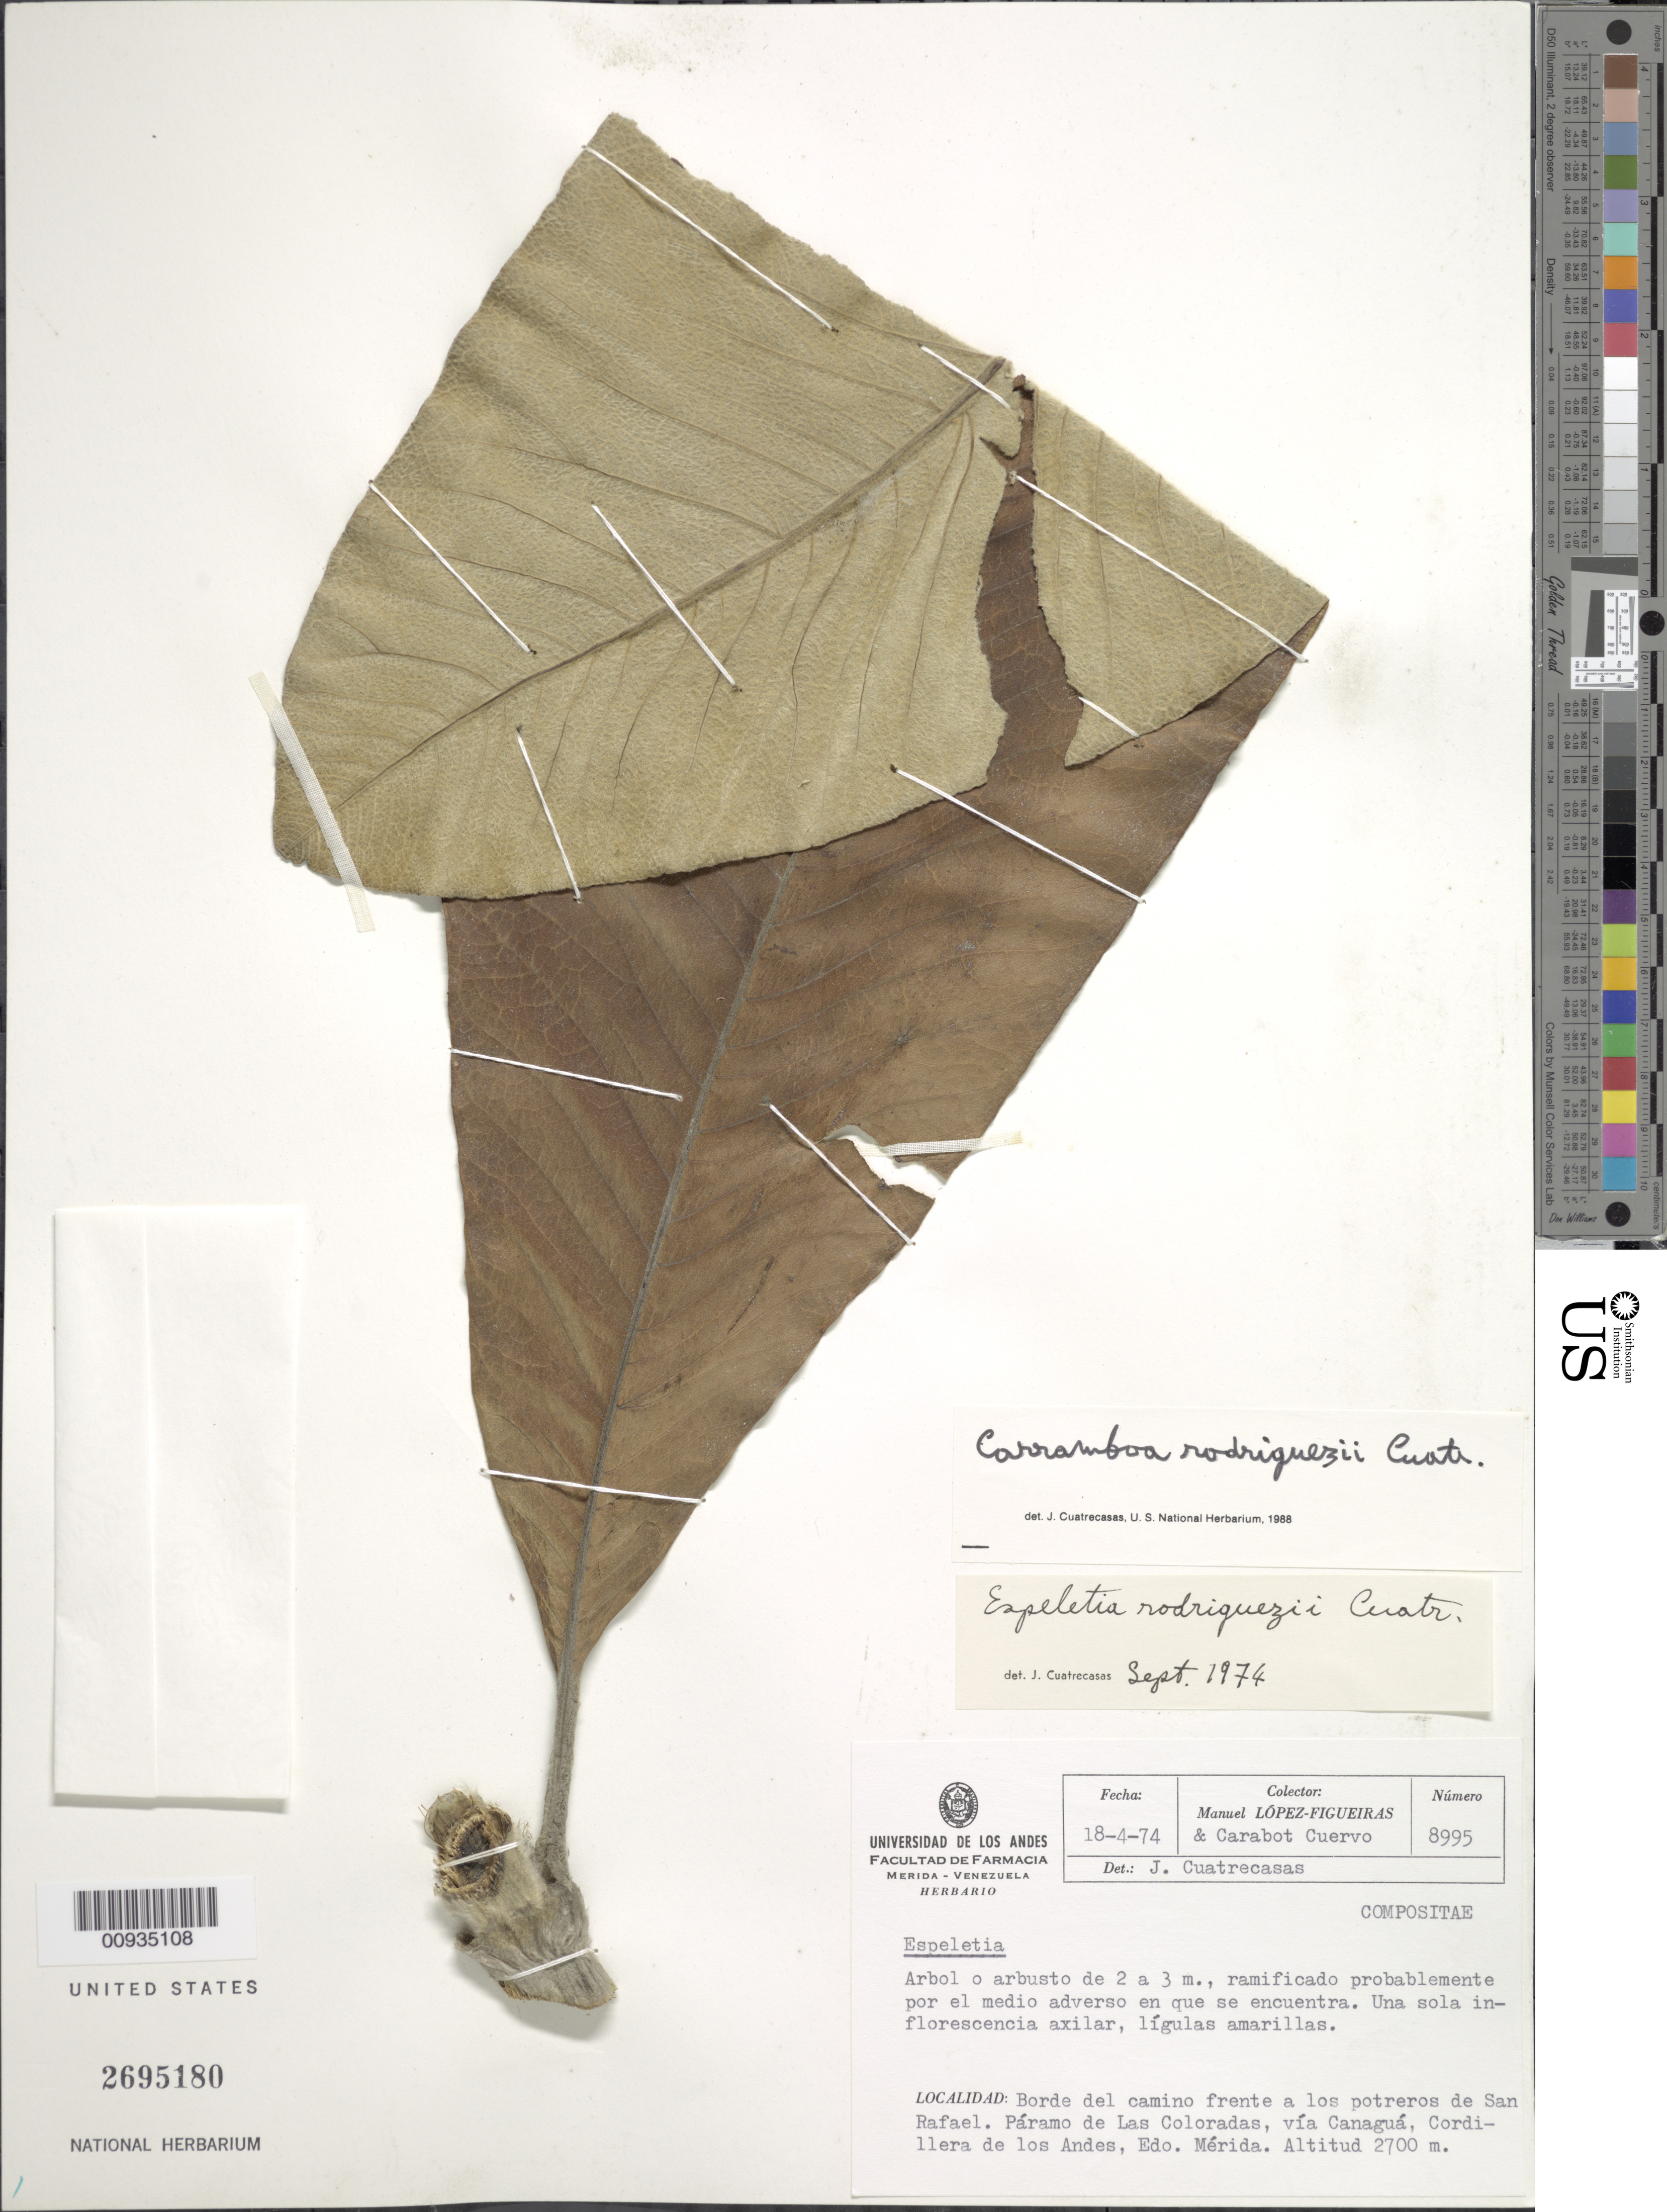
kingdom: Plantae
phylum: Tracheophyta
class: Magnoliopsida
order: Asterales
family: Asteraceae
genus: Carramboa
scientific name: Carramboa rodriguezii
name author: (Cuatrec.) Cuatrec.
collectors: M. López Figueiras & C. Cuervo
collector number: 8995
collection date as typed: Transcribed d/m/y: 18/4/74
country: Venezuela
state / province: Mérida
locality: Borde del camino frente a los potreros de San Rafael. Paramo de Las Coloradas, via Canagua, Cordillera de los Andes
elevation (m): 2700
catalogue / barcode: US 2695180